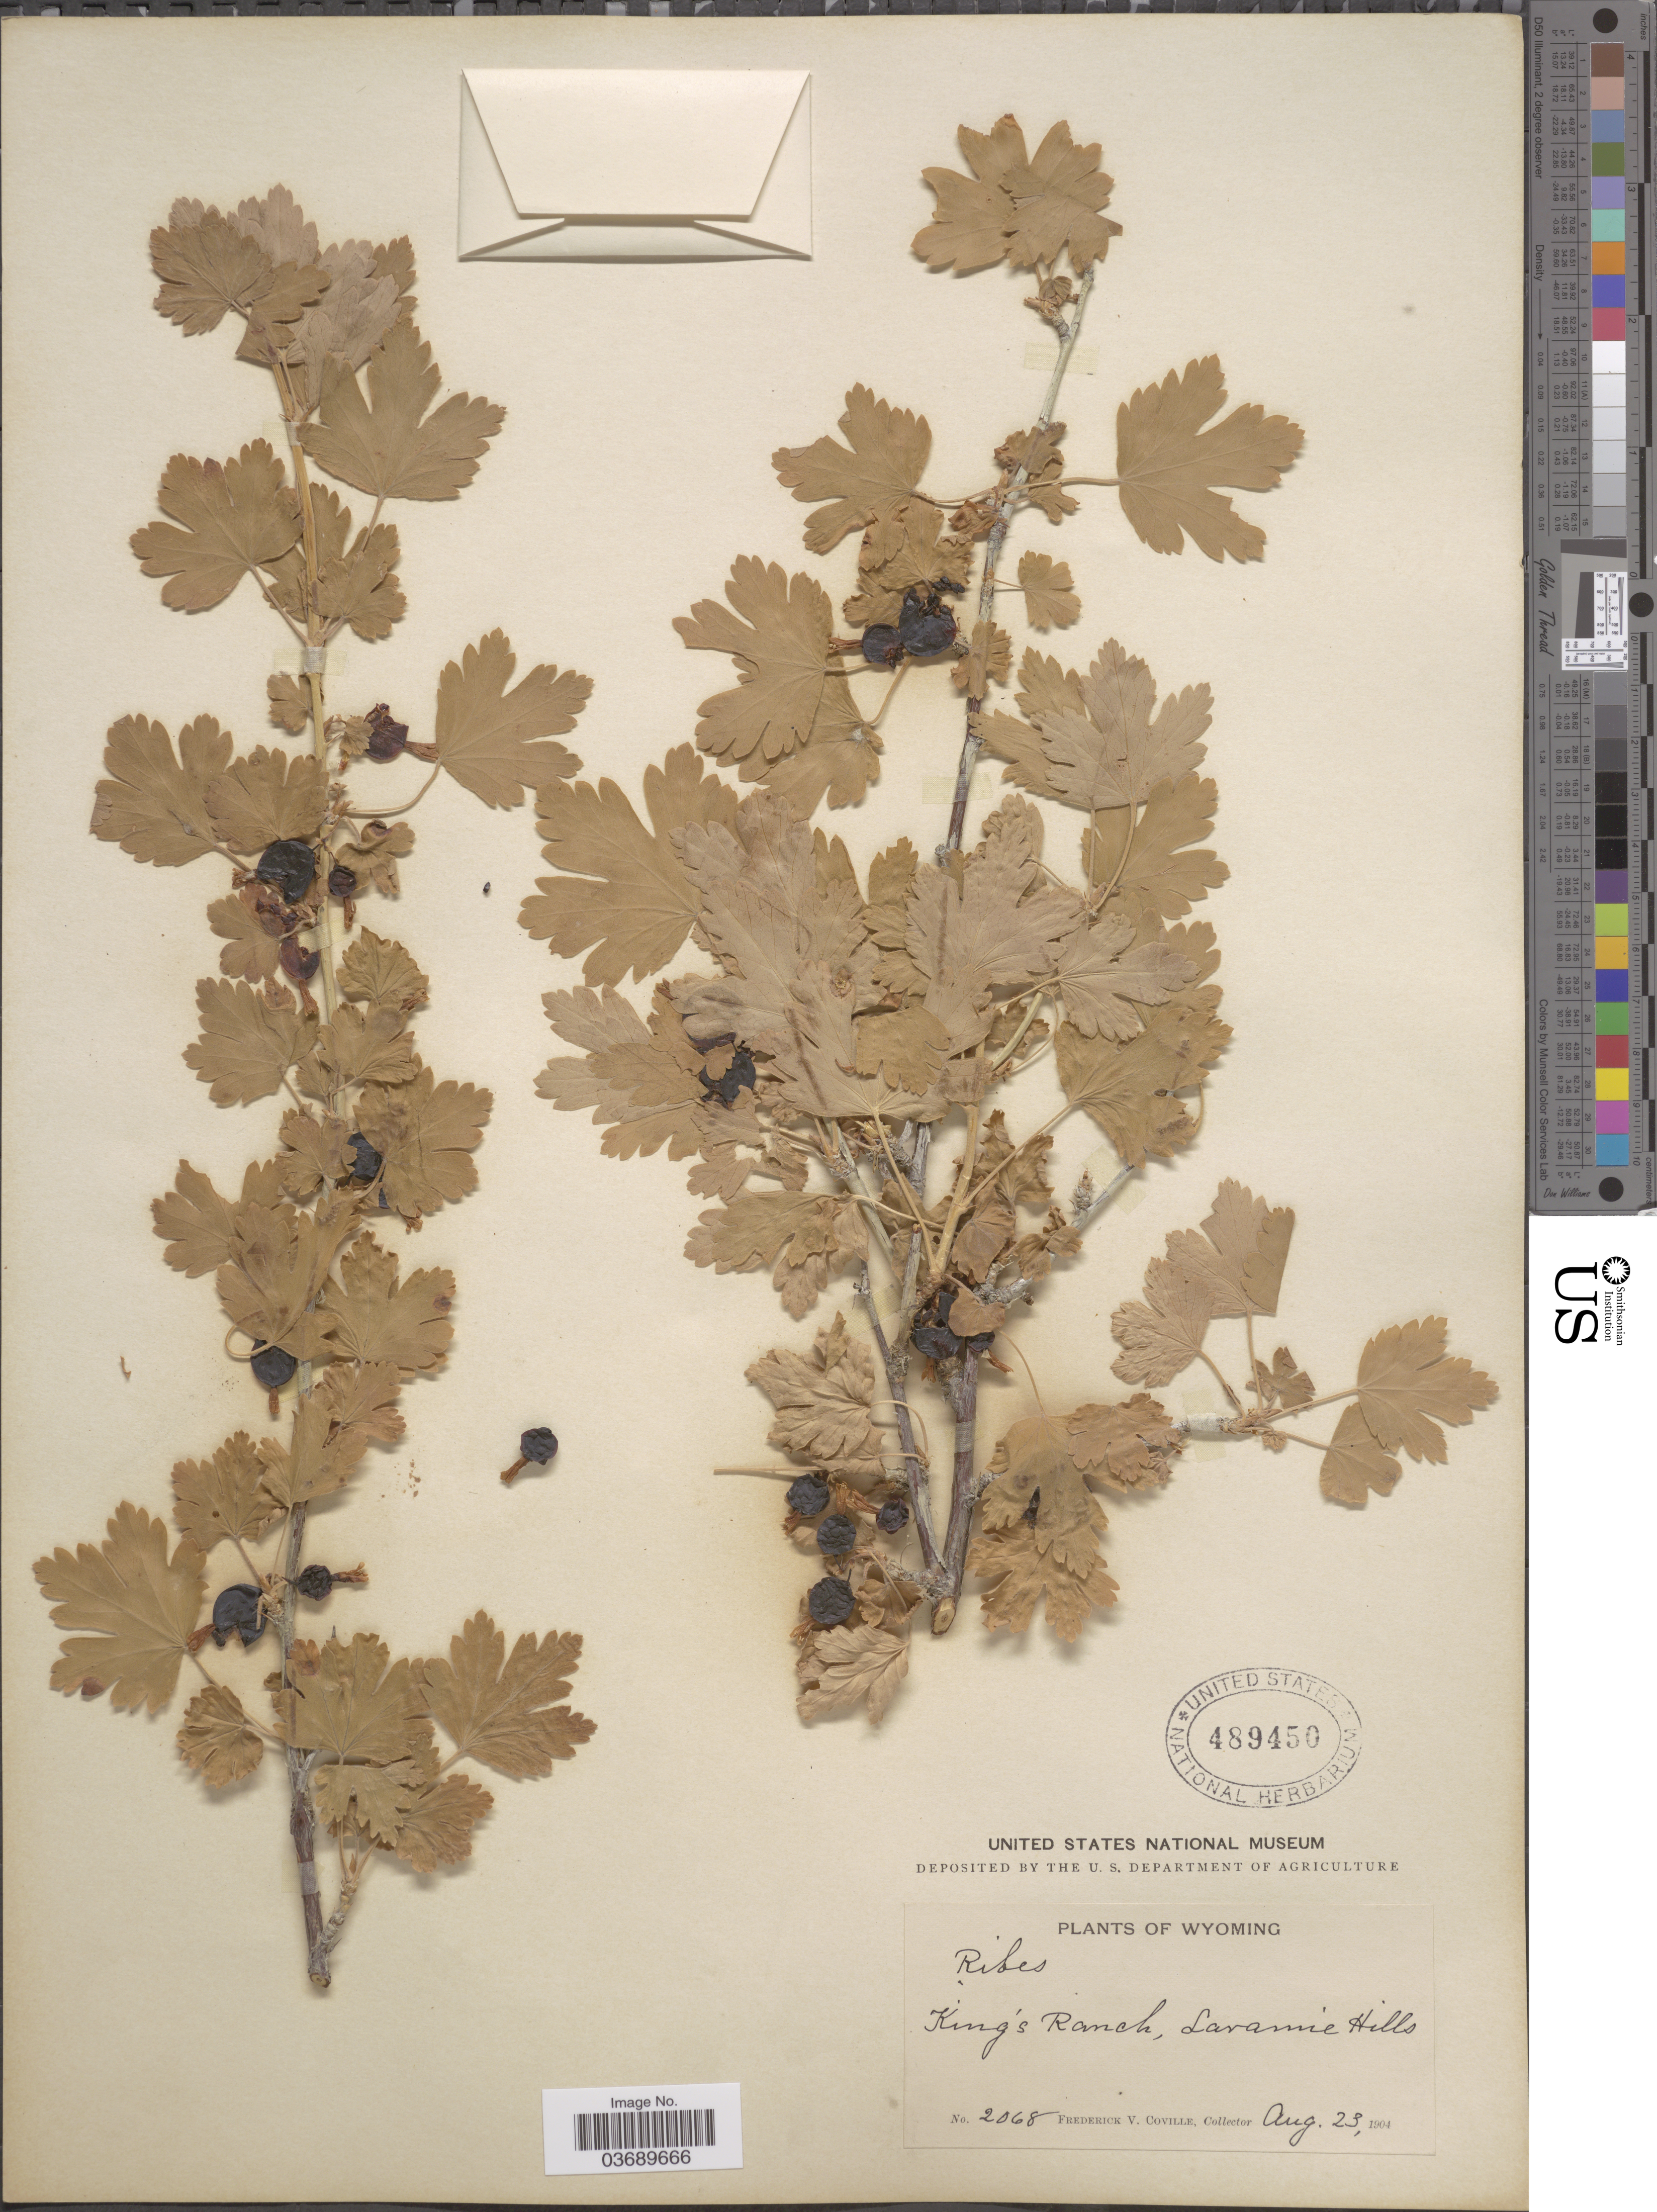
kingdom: Plantae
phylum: Tracheophyta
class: Magnoliopsida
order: Saxifragales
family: Grossulariaceae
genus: Ribes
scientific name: Ribes sp.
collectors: F. V. Coville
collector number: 2068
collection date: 1904-08-23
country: United States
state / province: Wyoming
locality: King's Ranch, Laramie Hills.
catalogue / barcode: US 489450